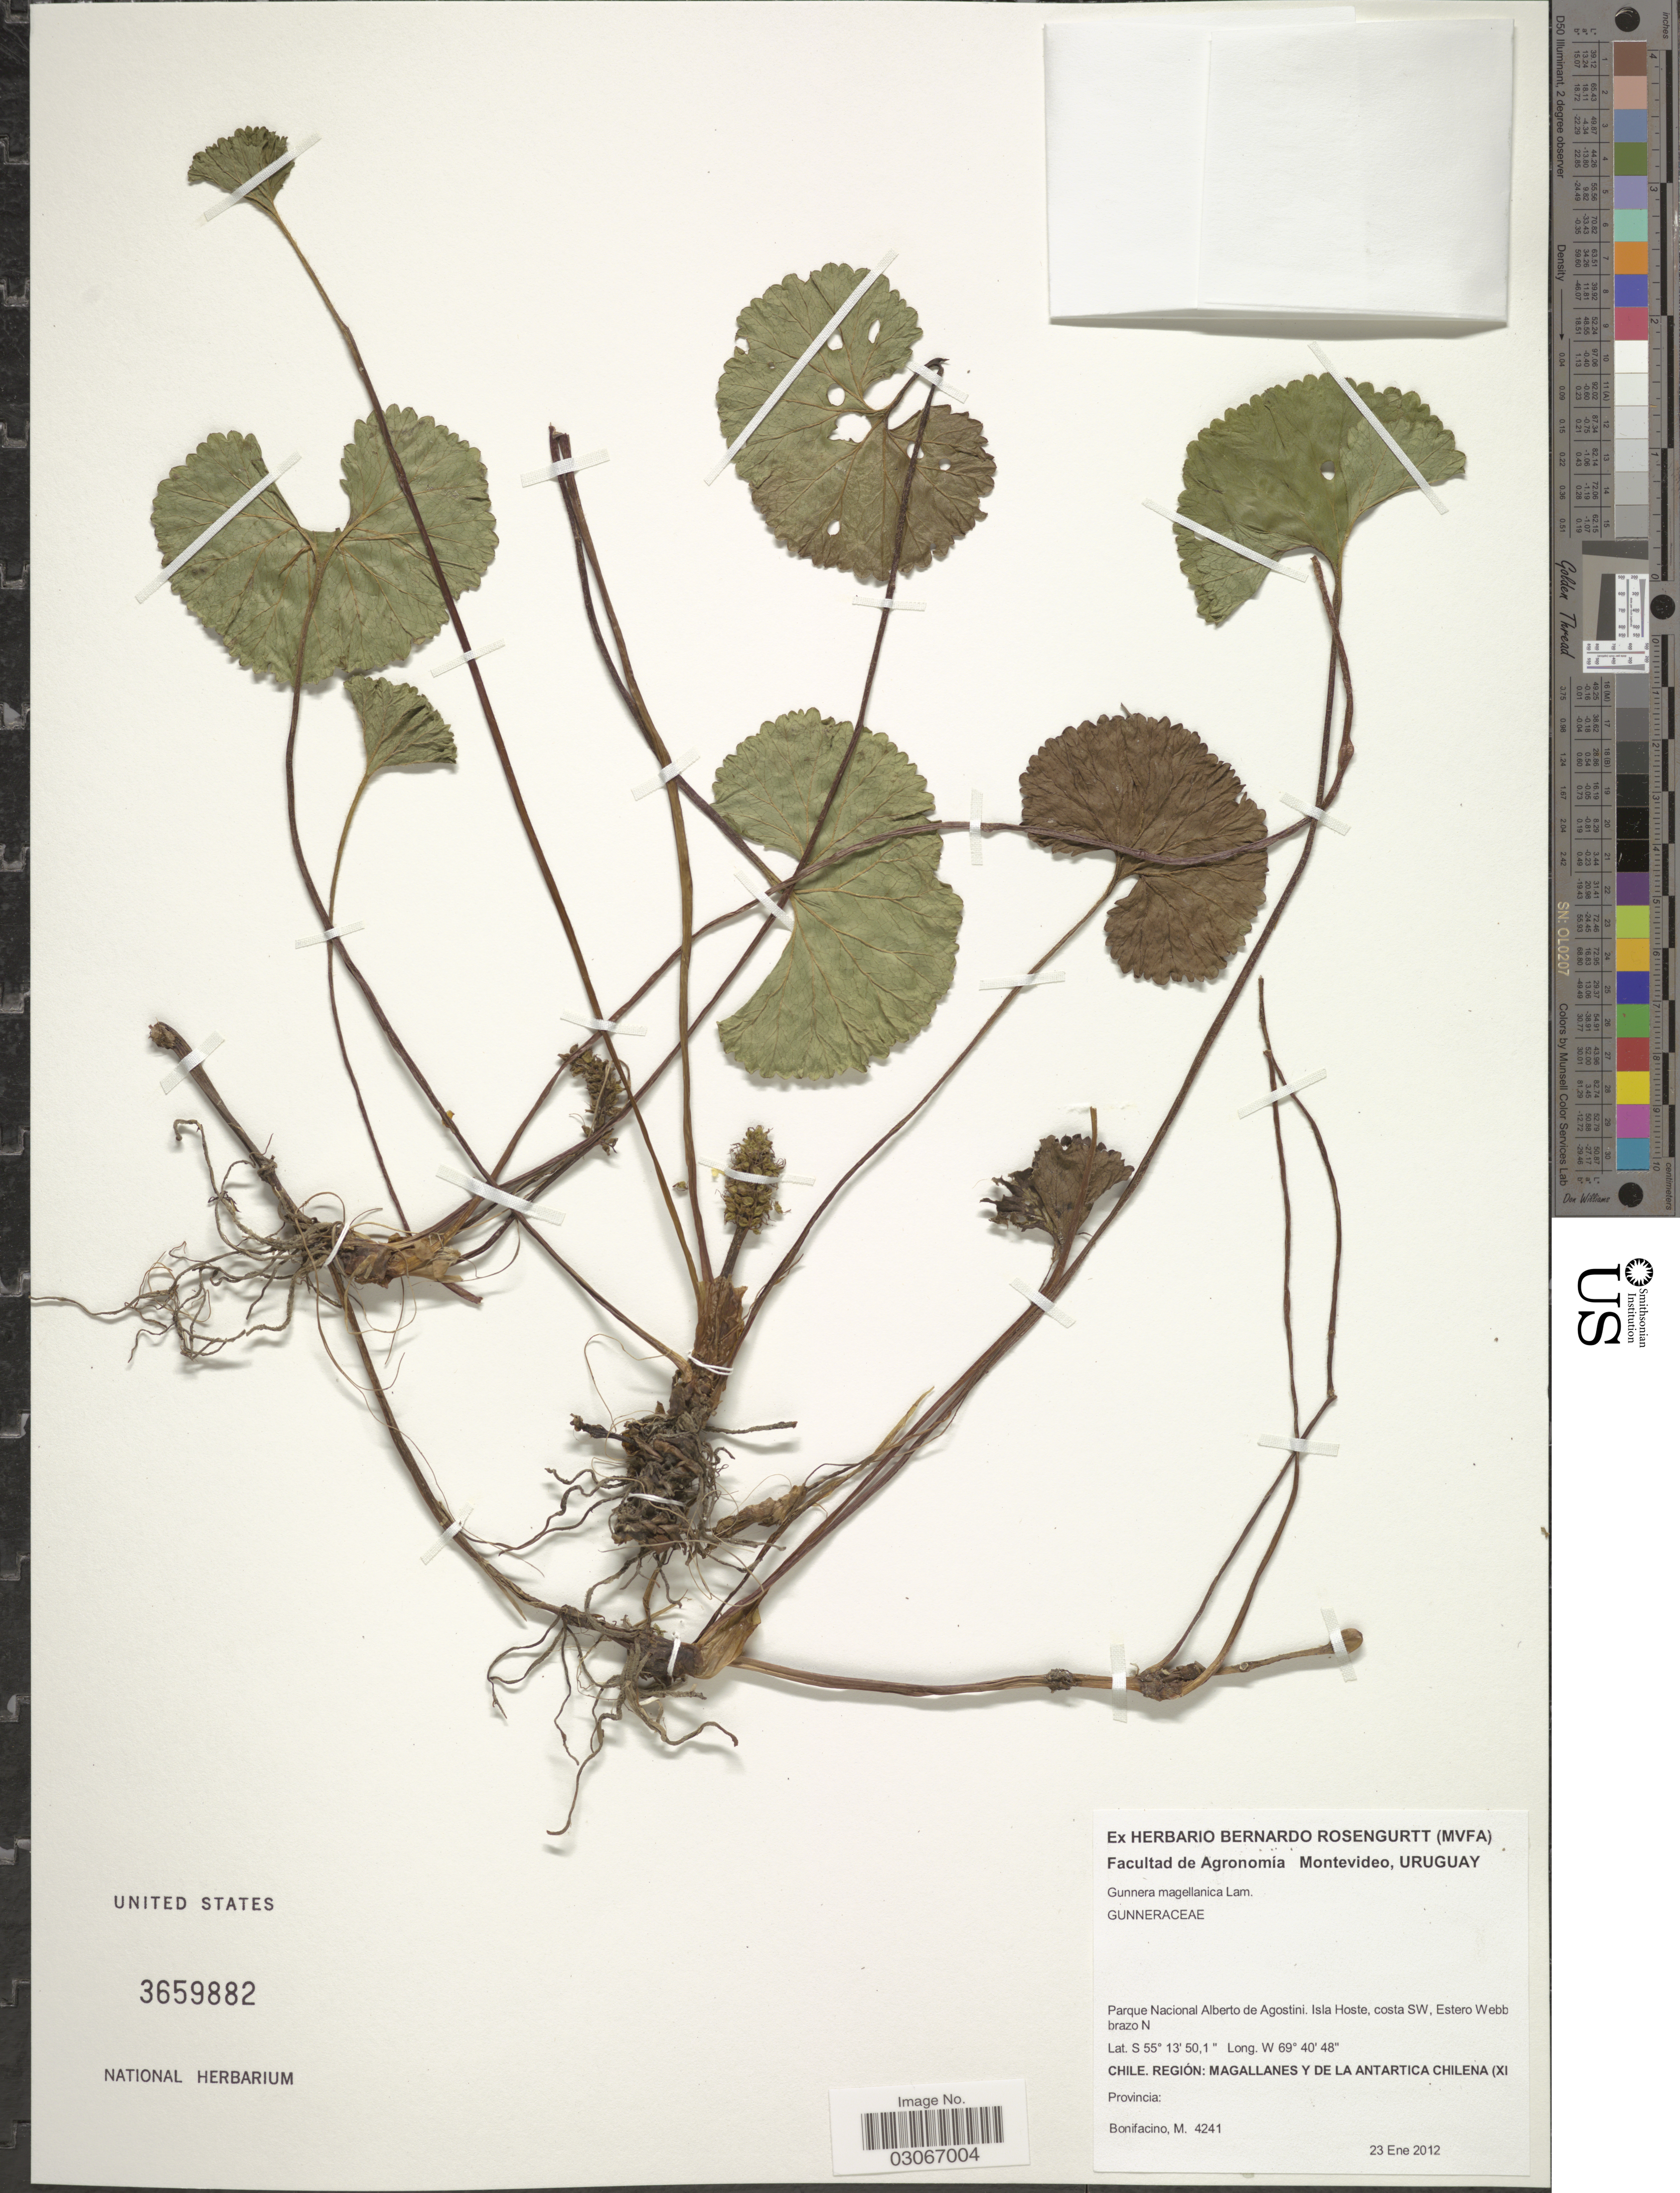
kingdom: Plantae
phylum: Tracheophyta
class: Magnoliopsida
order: Gunnerales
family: Gunneraceae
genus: Gunnera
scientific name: Gunnera magellanica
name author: Lam.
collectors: M. Bonifacino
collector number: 4241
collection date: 2012-01-23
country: Chile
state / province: Magallanes y de la Antártica Chilena (XII)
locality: Parque Nacional Alberto de Agostini. Isla Hoste, costa SW, Estero Webb brazo N.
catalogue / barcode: US 3659882